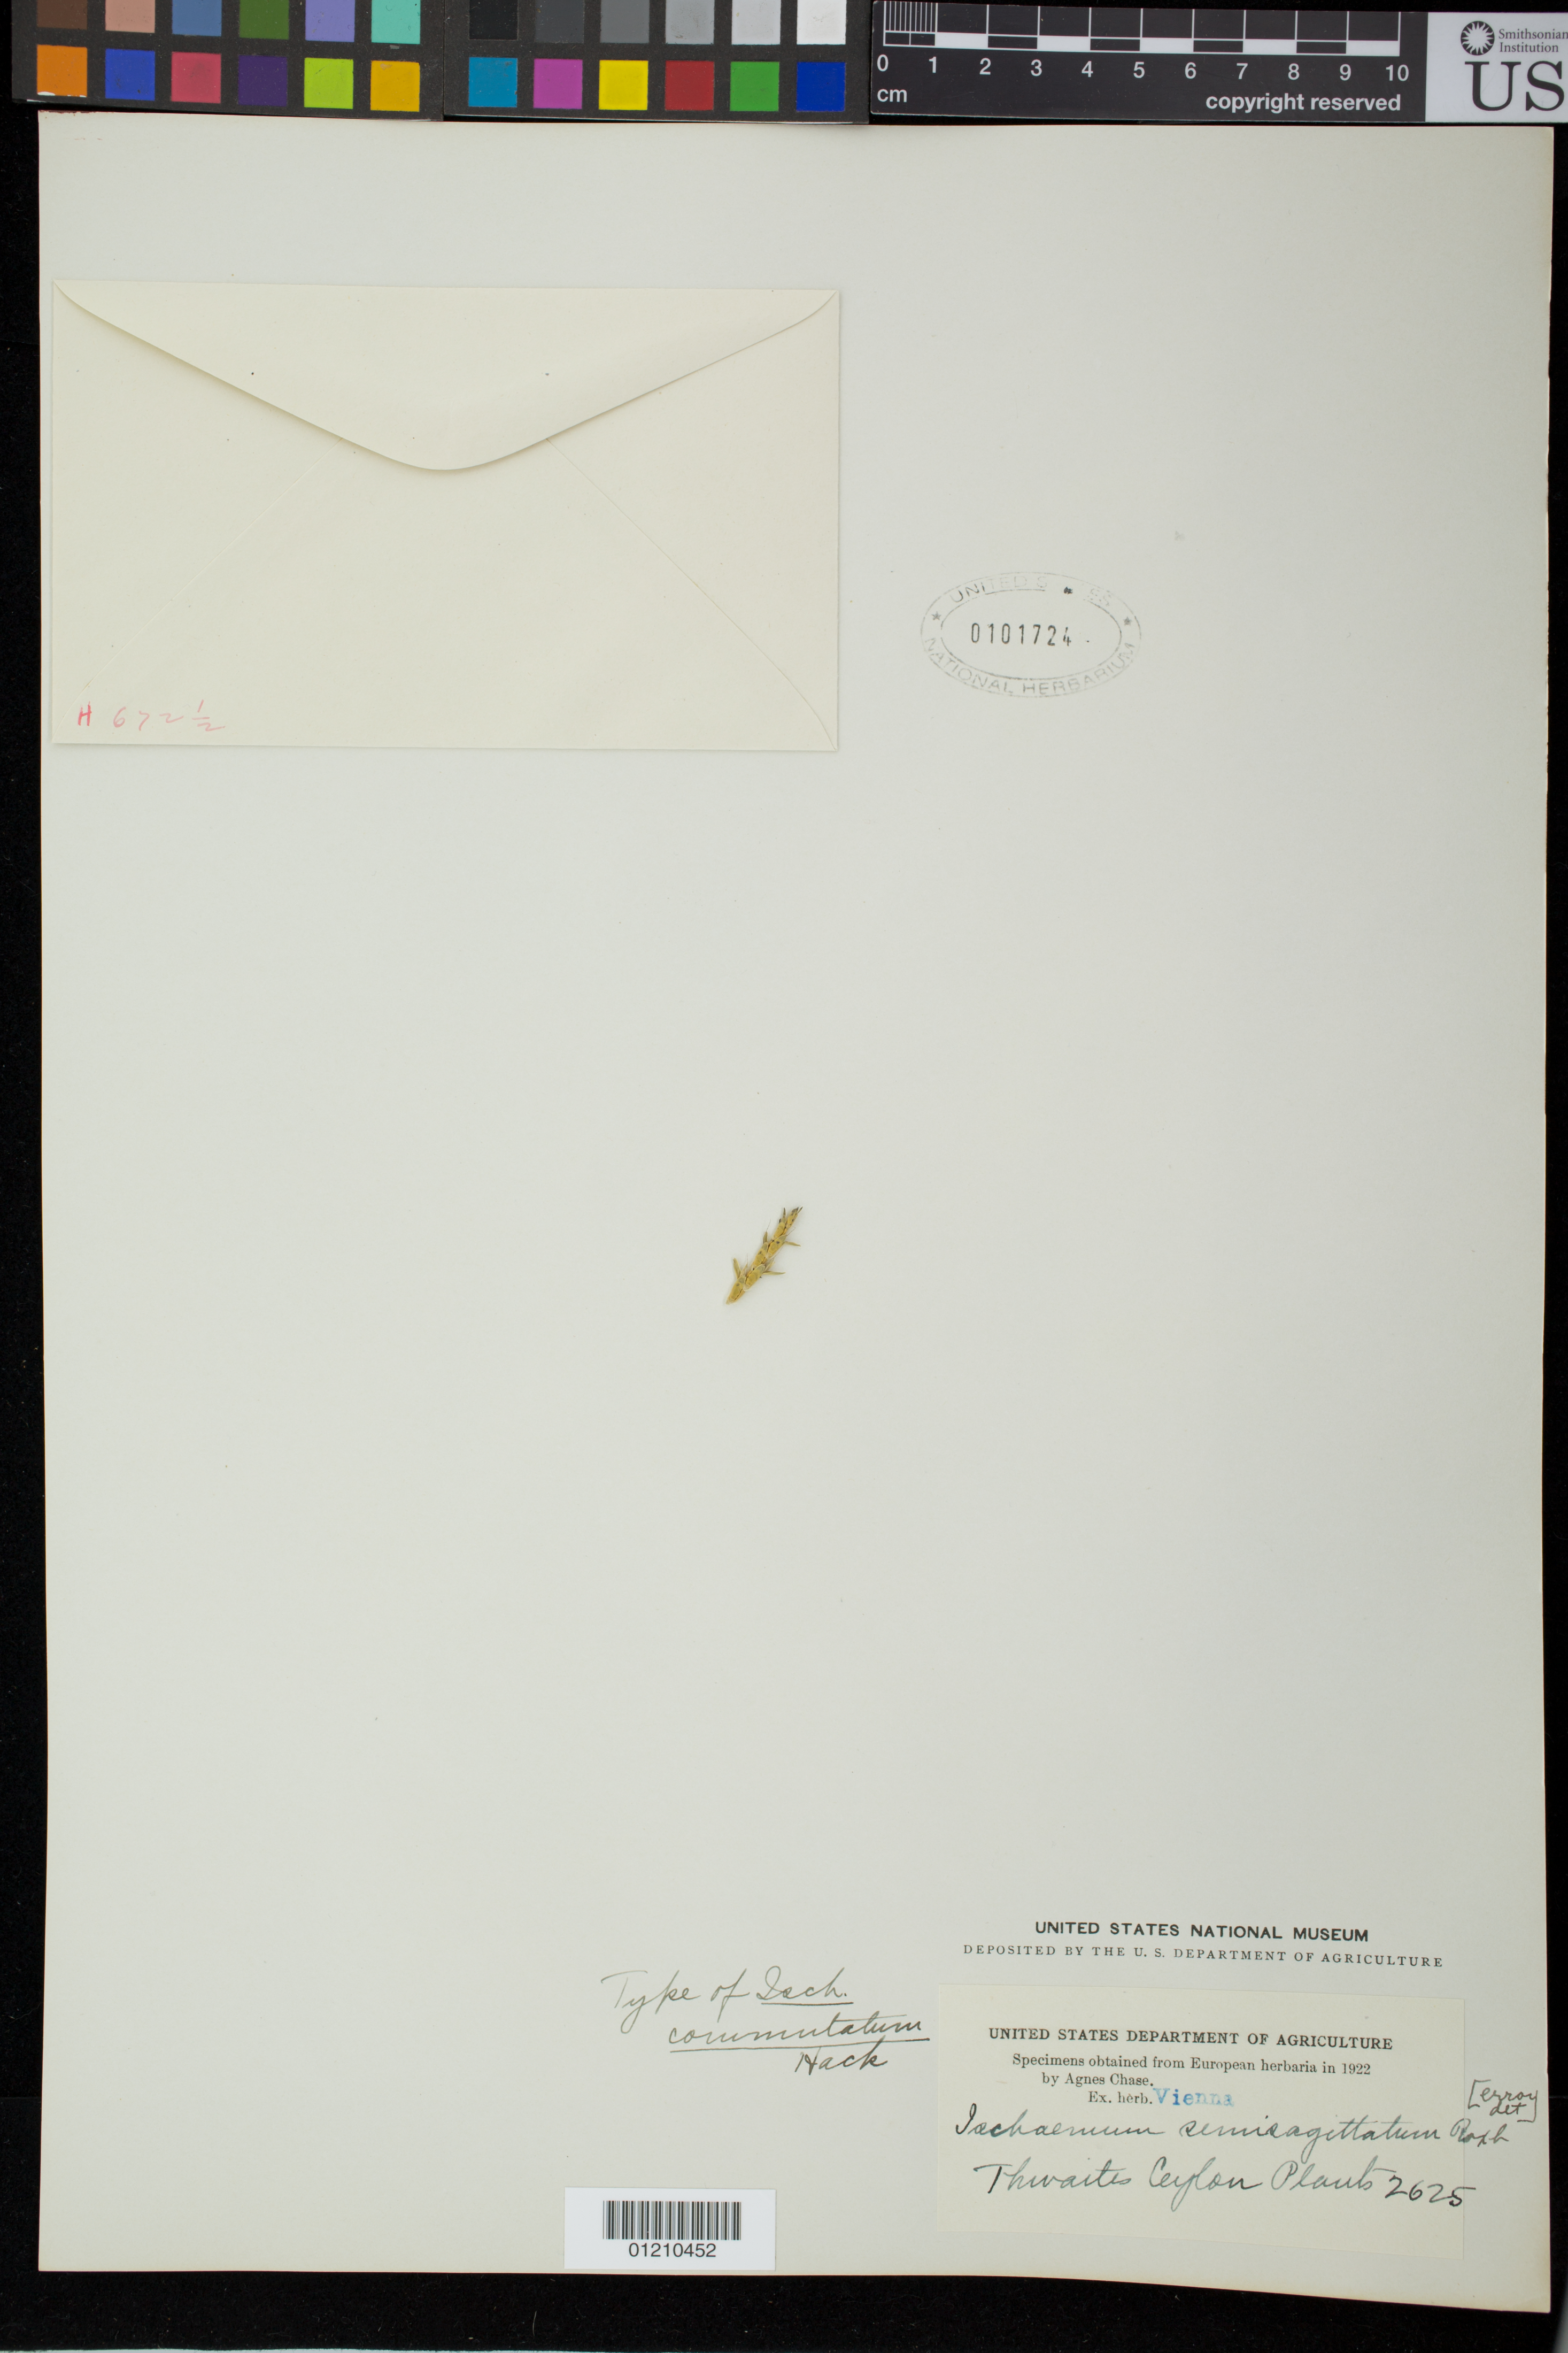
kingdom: Plantae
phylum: Tracheophyta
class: Liliopsida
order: Poales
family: Poaceae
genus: Ischaemum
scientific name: Ischaemum commutatum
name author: Hack.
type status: Type Collection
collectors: G. H. K. Thwaites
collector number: C.P. 2625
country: Sri Lanka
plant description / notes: Fragmentary material of type specimen ex herb.Vienna.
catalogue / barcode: US 101724